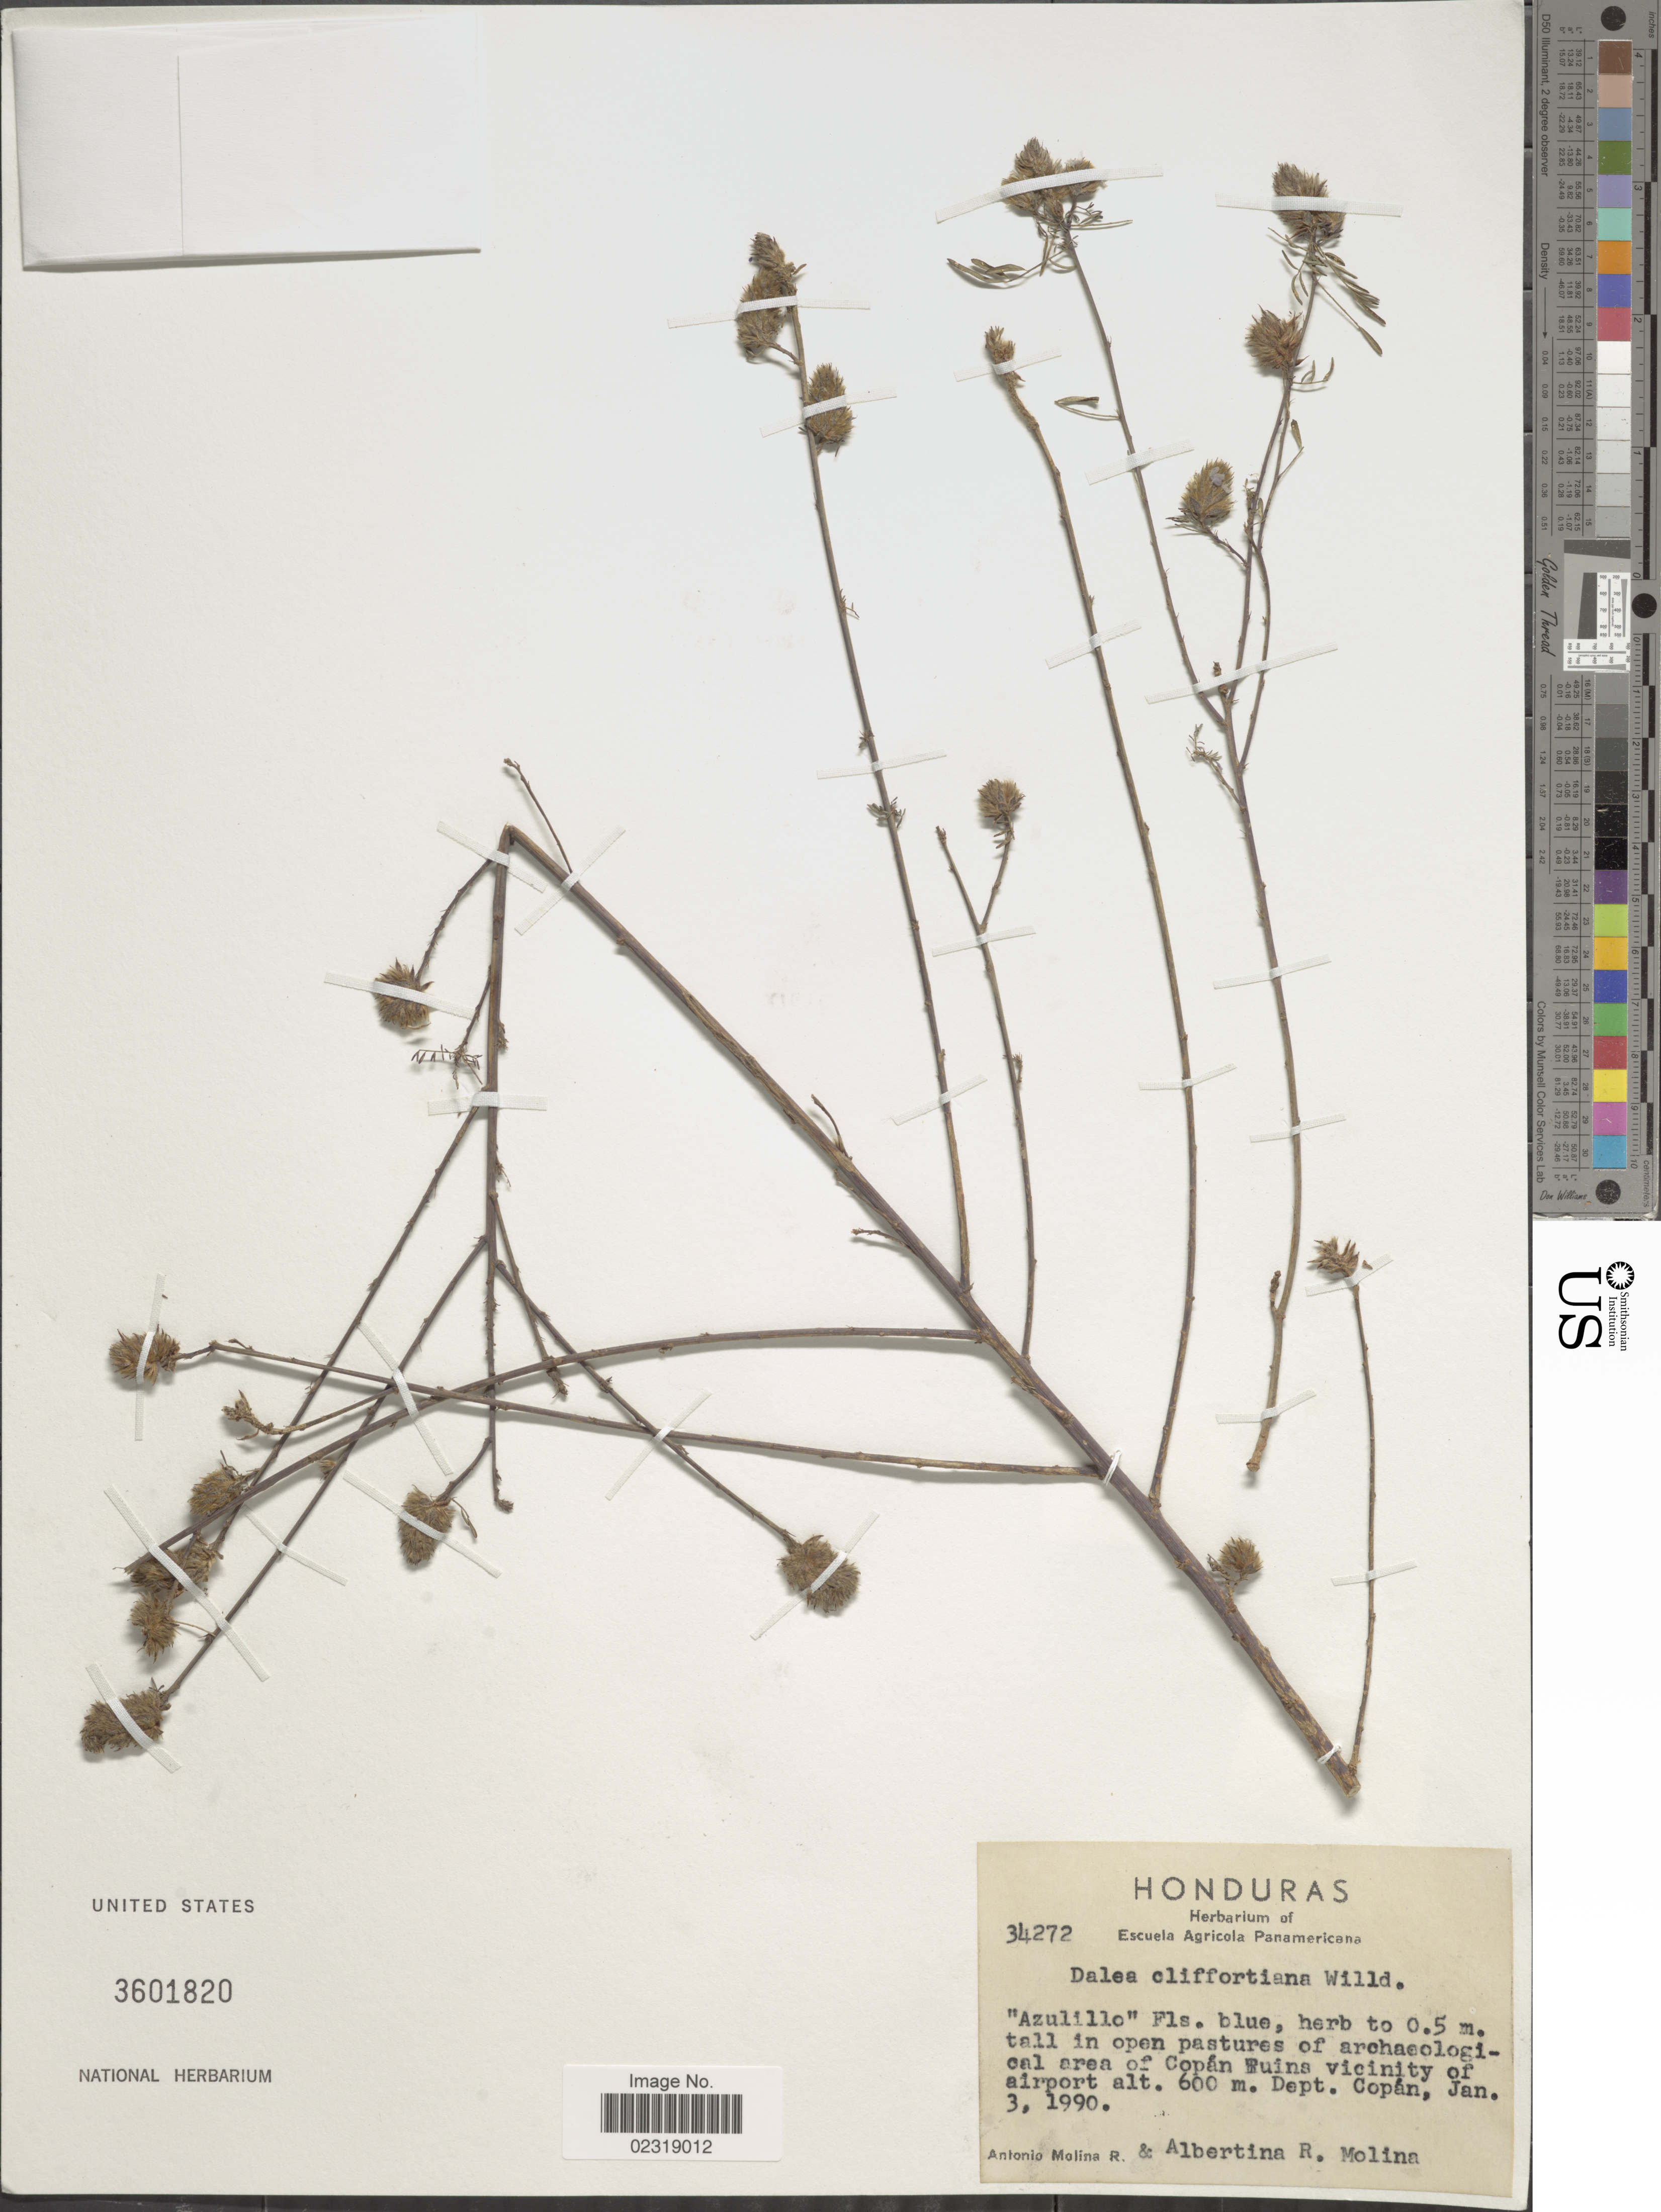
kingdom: Plantae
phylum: Tracheophyta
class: Magnoliopsida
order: Fabales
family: Fabaceae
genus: Dalea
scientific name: Dalea cliffortiana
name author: Willd.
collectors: A. Molina R. & A. R. Molina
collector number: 34272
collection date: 1990-01-03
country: Honduras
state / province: Copán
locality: In open of archaeological area of Copan Fuins vicinity of airport, Dept. Copan.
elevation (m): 600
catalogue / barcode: US 3601820